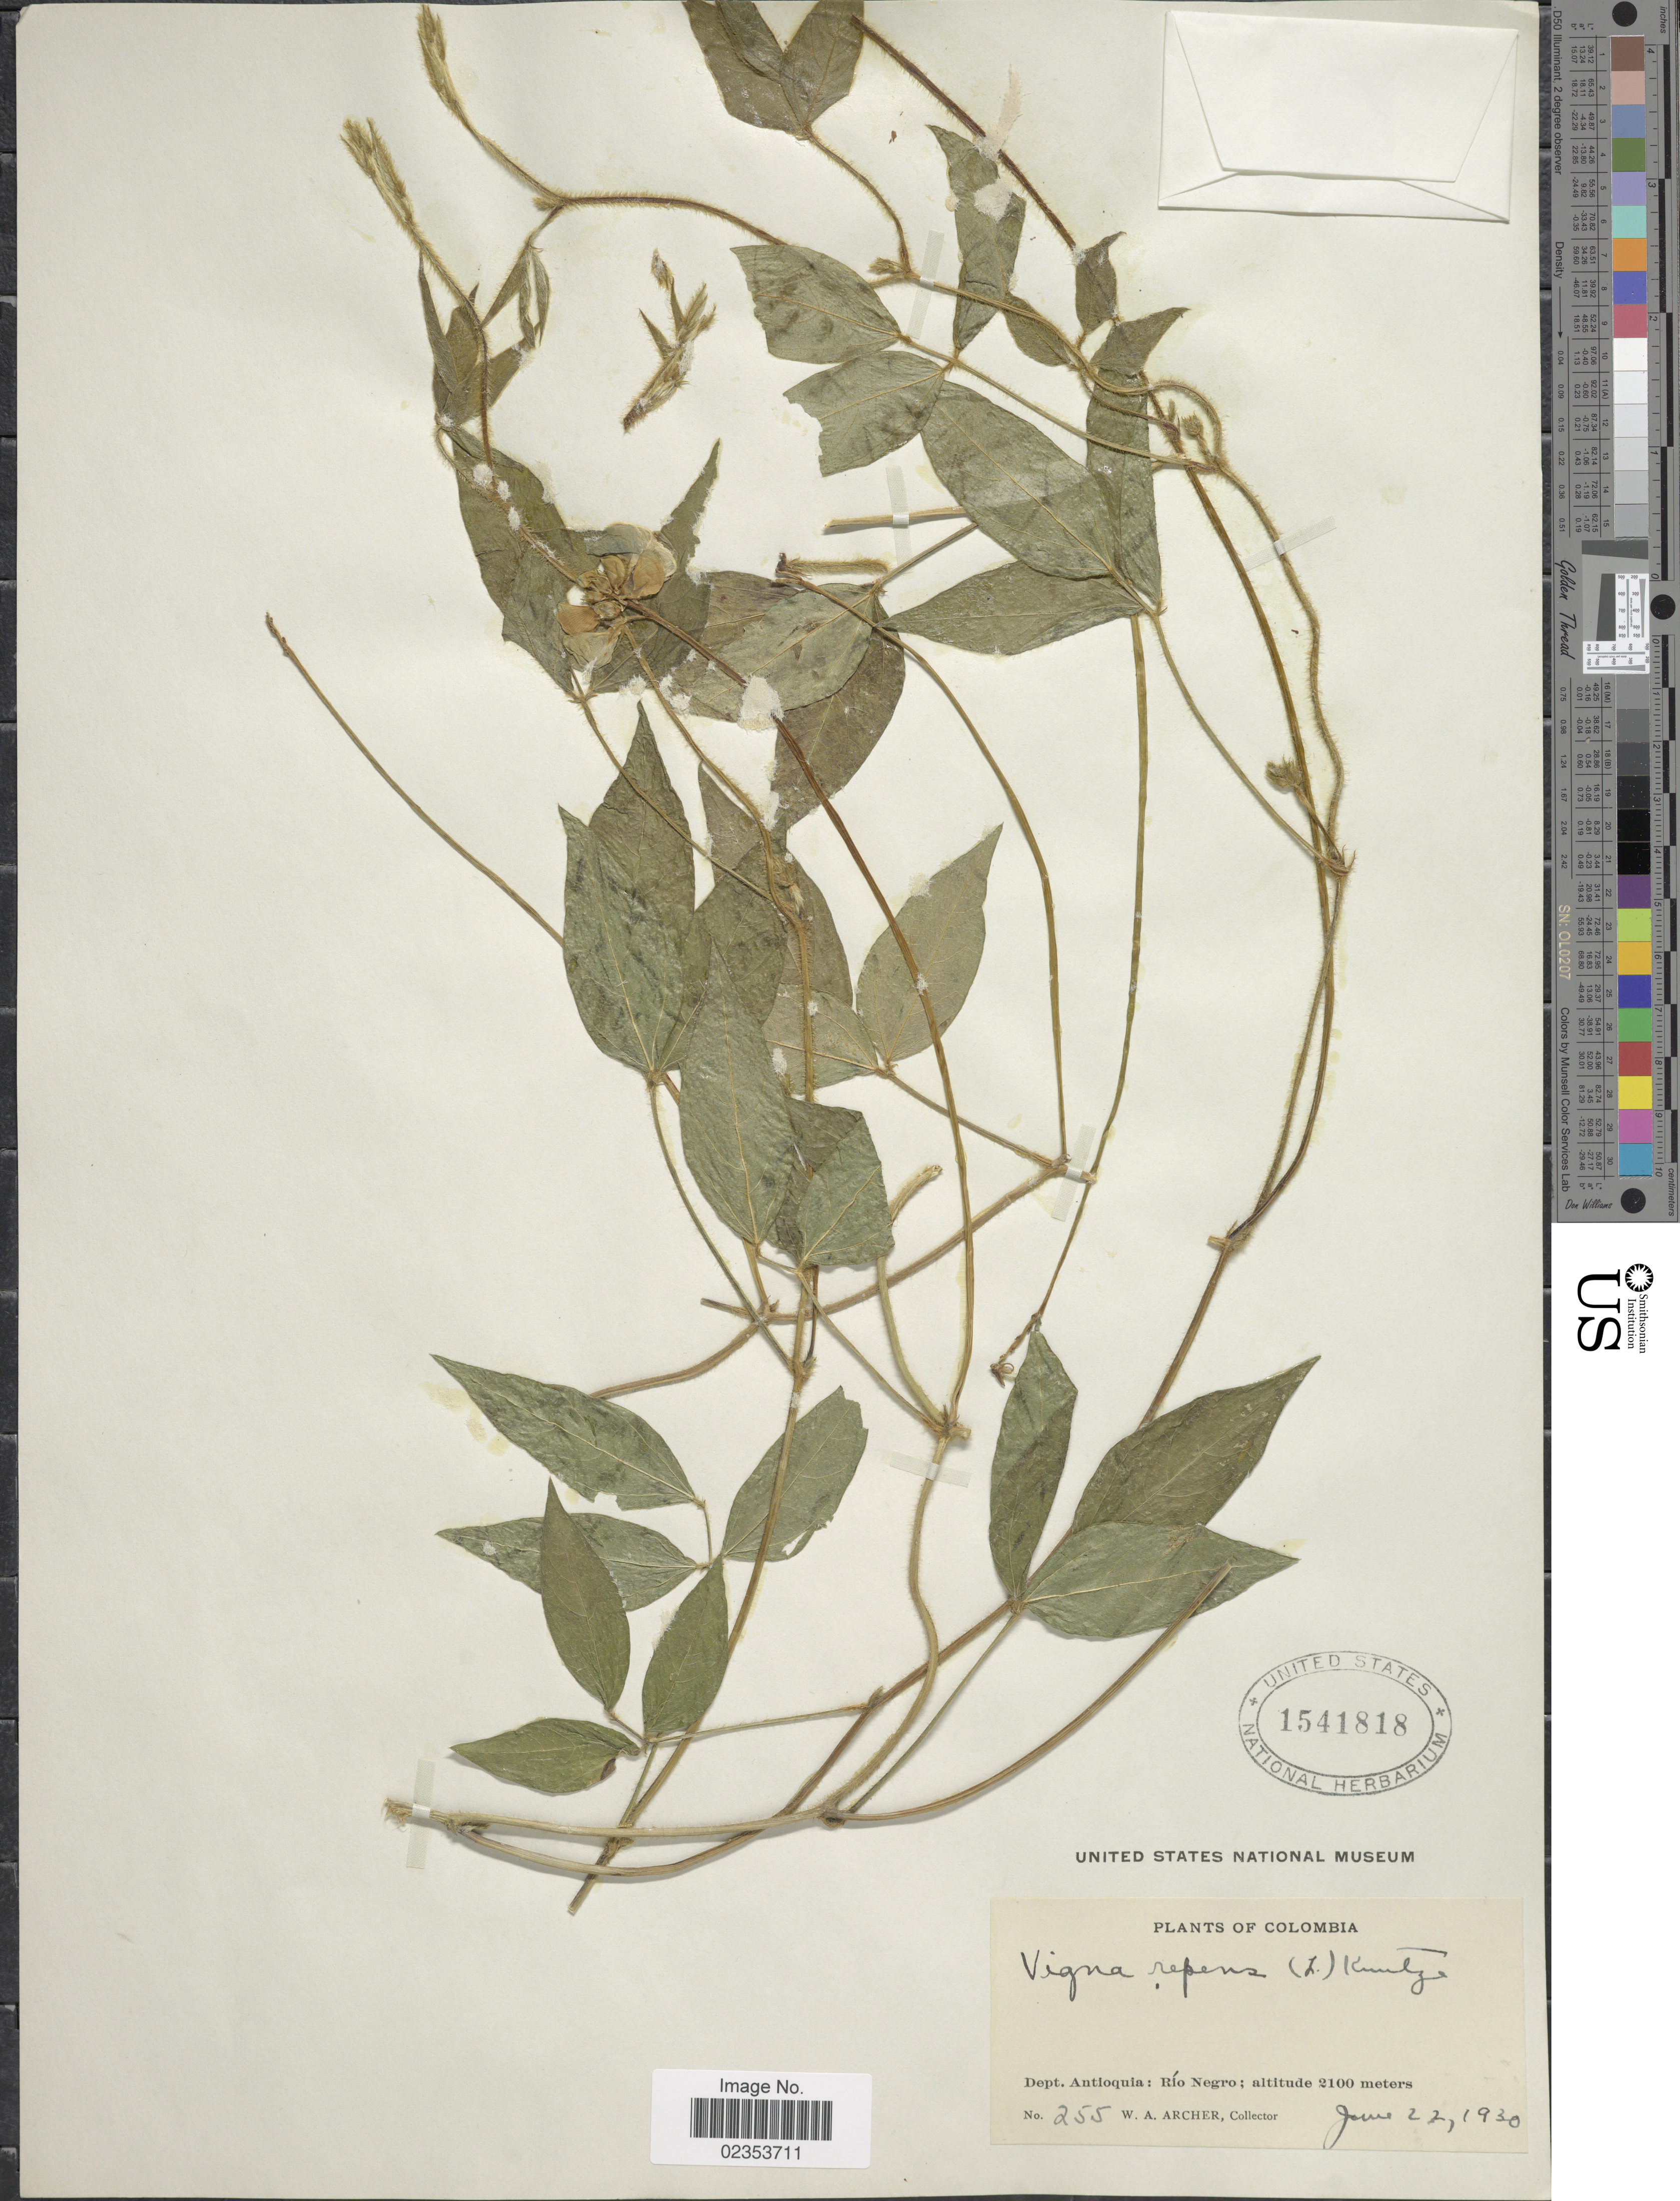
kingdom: Plantae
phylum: Tracheophyta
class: Magnoliopsida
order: Fabales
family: Fabaceae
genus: Vigna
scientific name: Vigna luteola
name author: (Jacq.) Benth.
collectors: W. A. Archer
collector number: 255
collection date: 1930-06-22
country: Colombia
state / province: Antioquia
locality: Dept. Antioquia: Rio Negro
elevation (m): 2100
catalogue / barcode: US 1541818